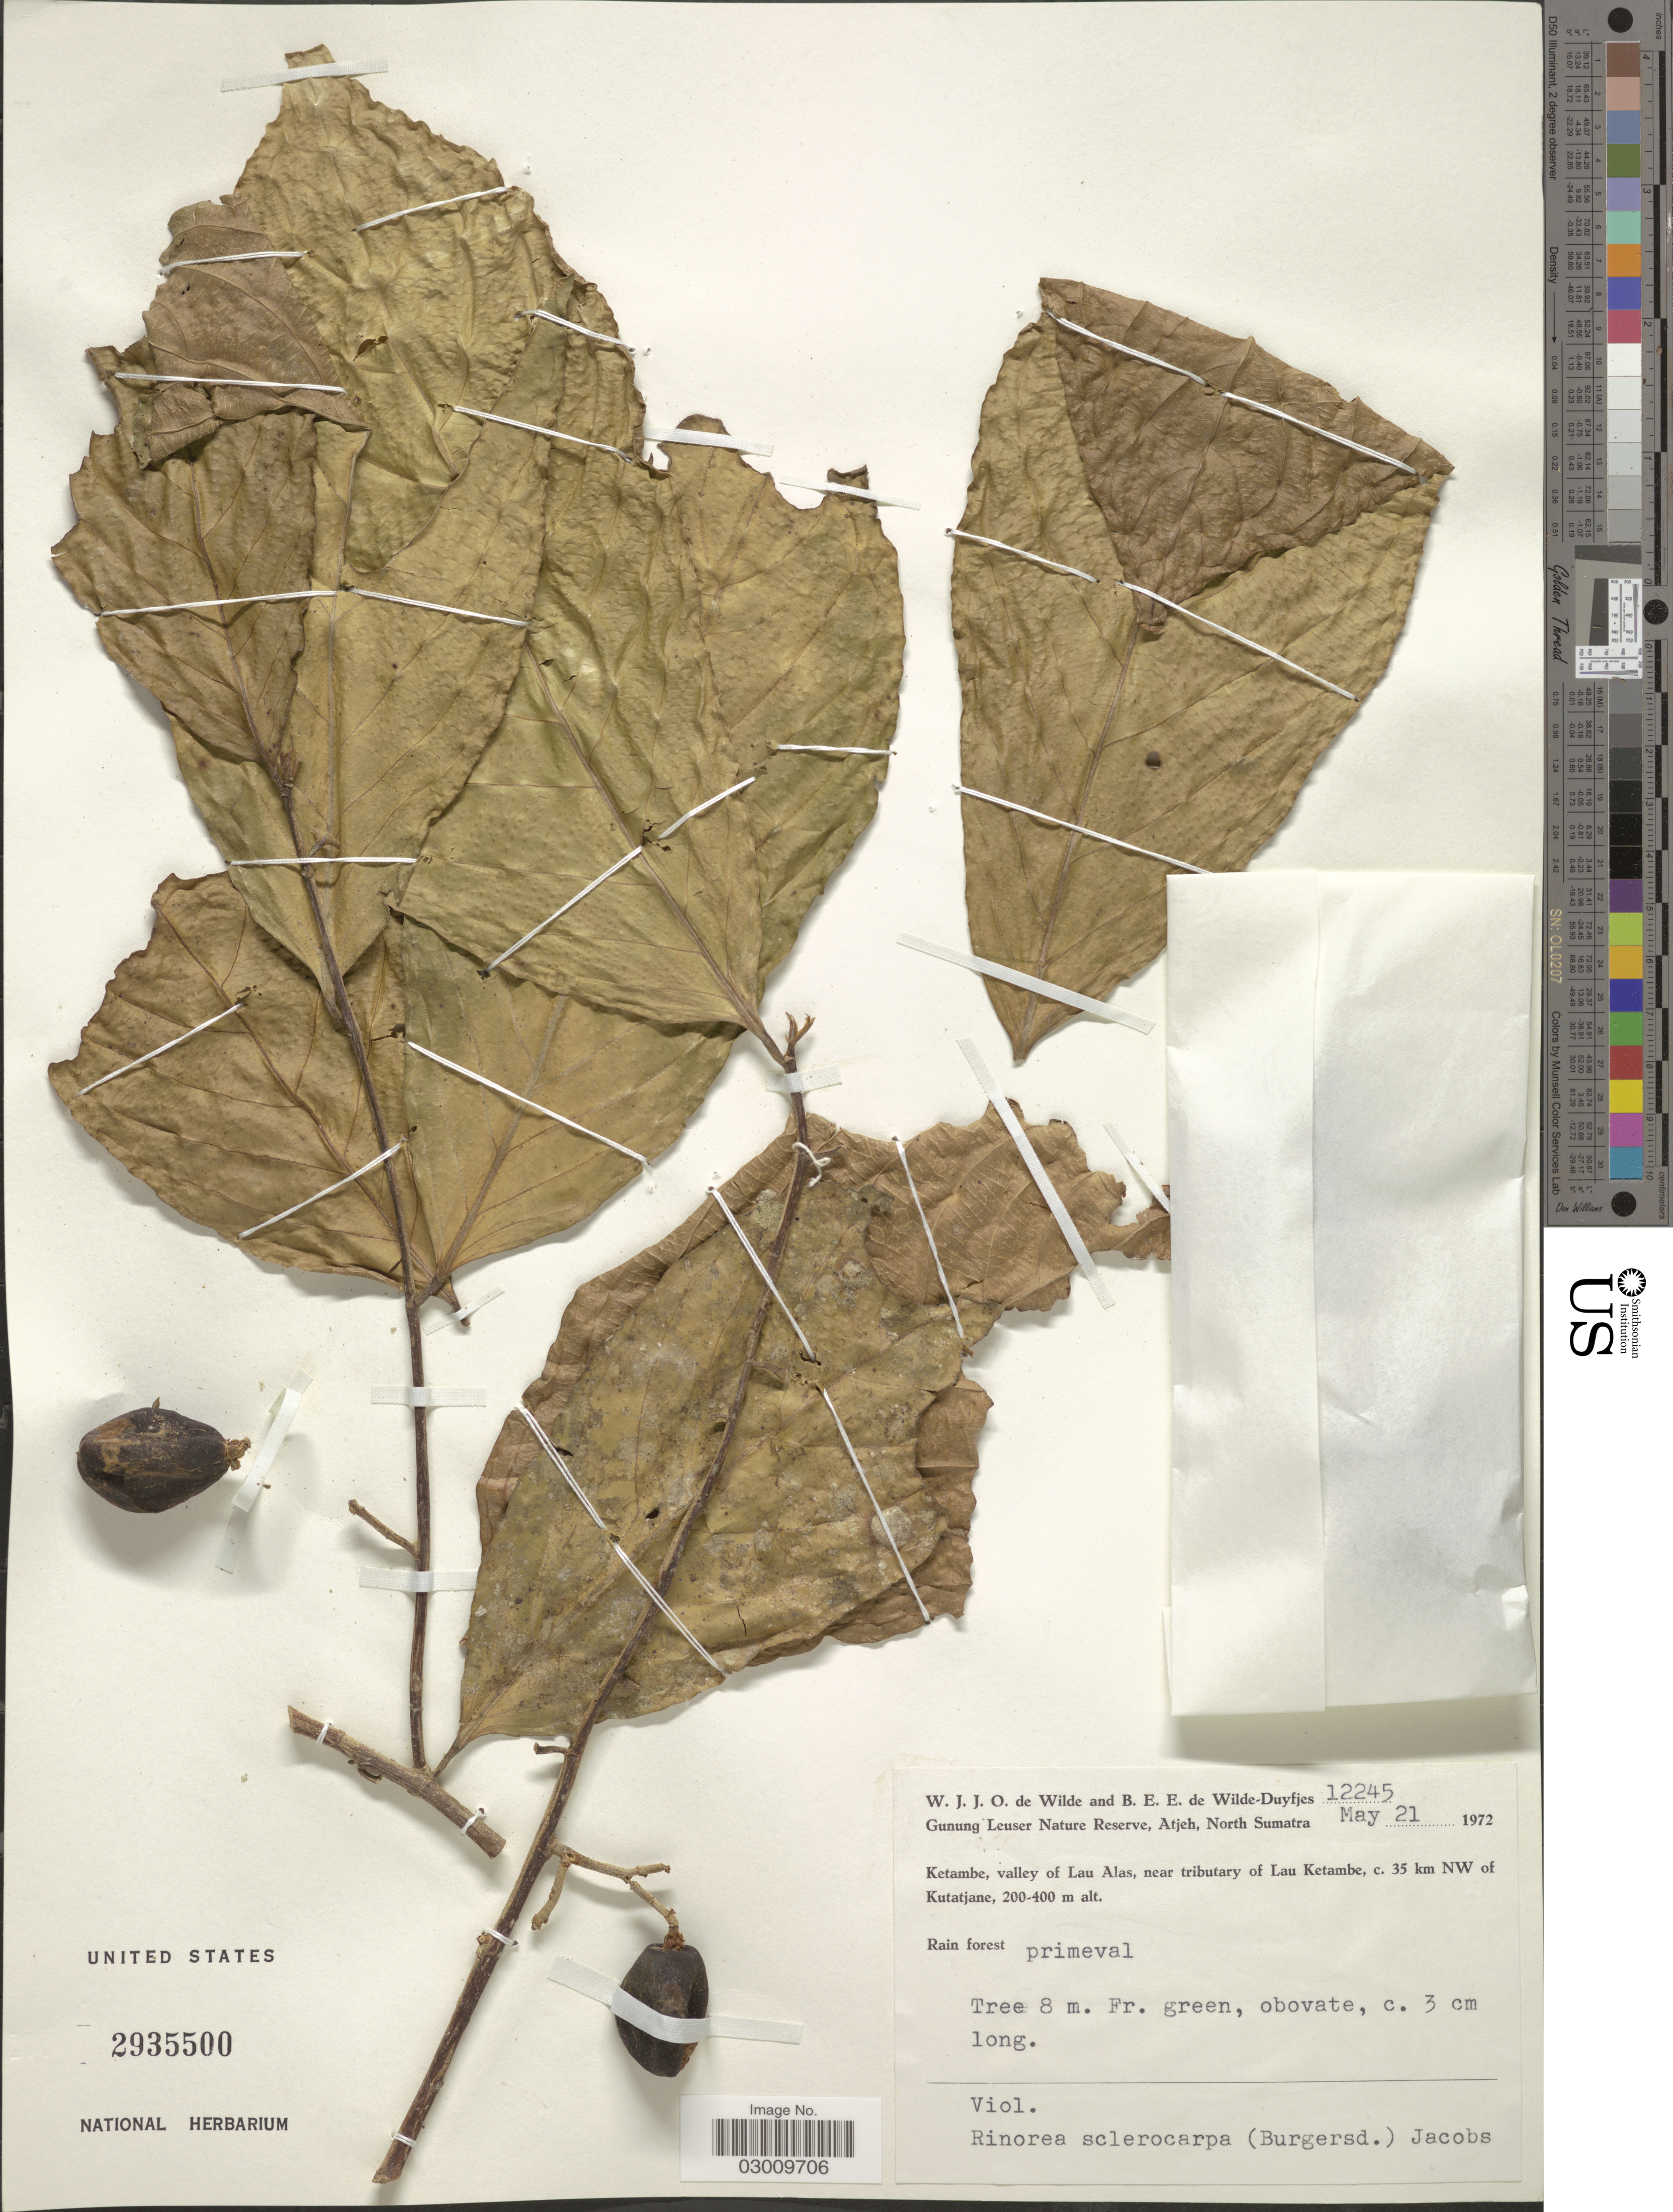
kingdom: Plantae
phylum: Tracheophyta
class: Magnoliopsida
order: Malpighiales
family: Violaceae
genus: Rinorea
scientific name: Rinorea sclerocarpa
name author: (Burgersd.) M. Jacobs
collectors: W. J. de Wilde & B. E. de Wilde-Duyfjes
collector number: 12245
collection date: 1972-05-21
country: Indonesia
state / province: Sumatra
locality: Gunung Leuser Nature Reserve, Atjeh, North Sumatra. Ketambe, valley of Lau Alas, near tributary of Lau Ketambe, c. 35 km NW of Kutatjane.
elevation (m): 200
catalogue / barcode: US 2935500